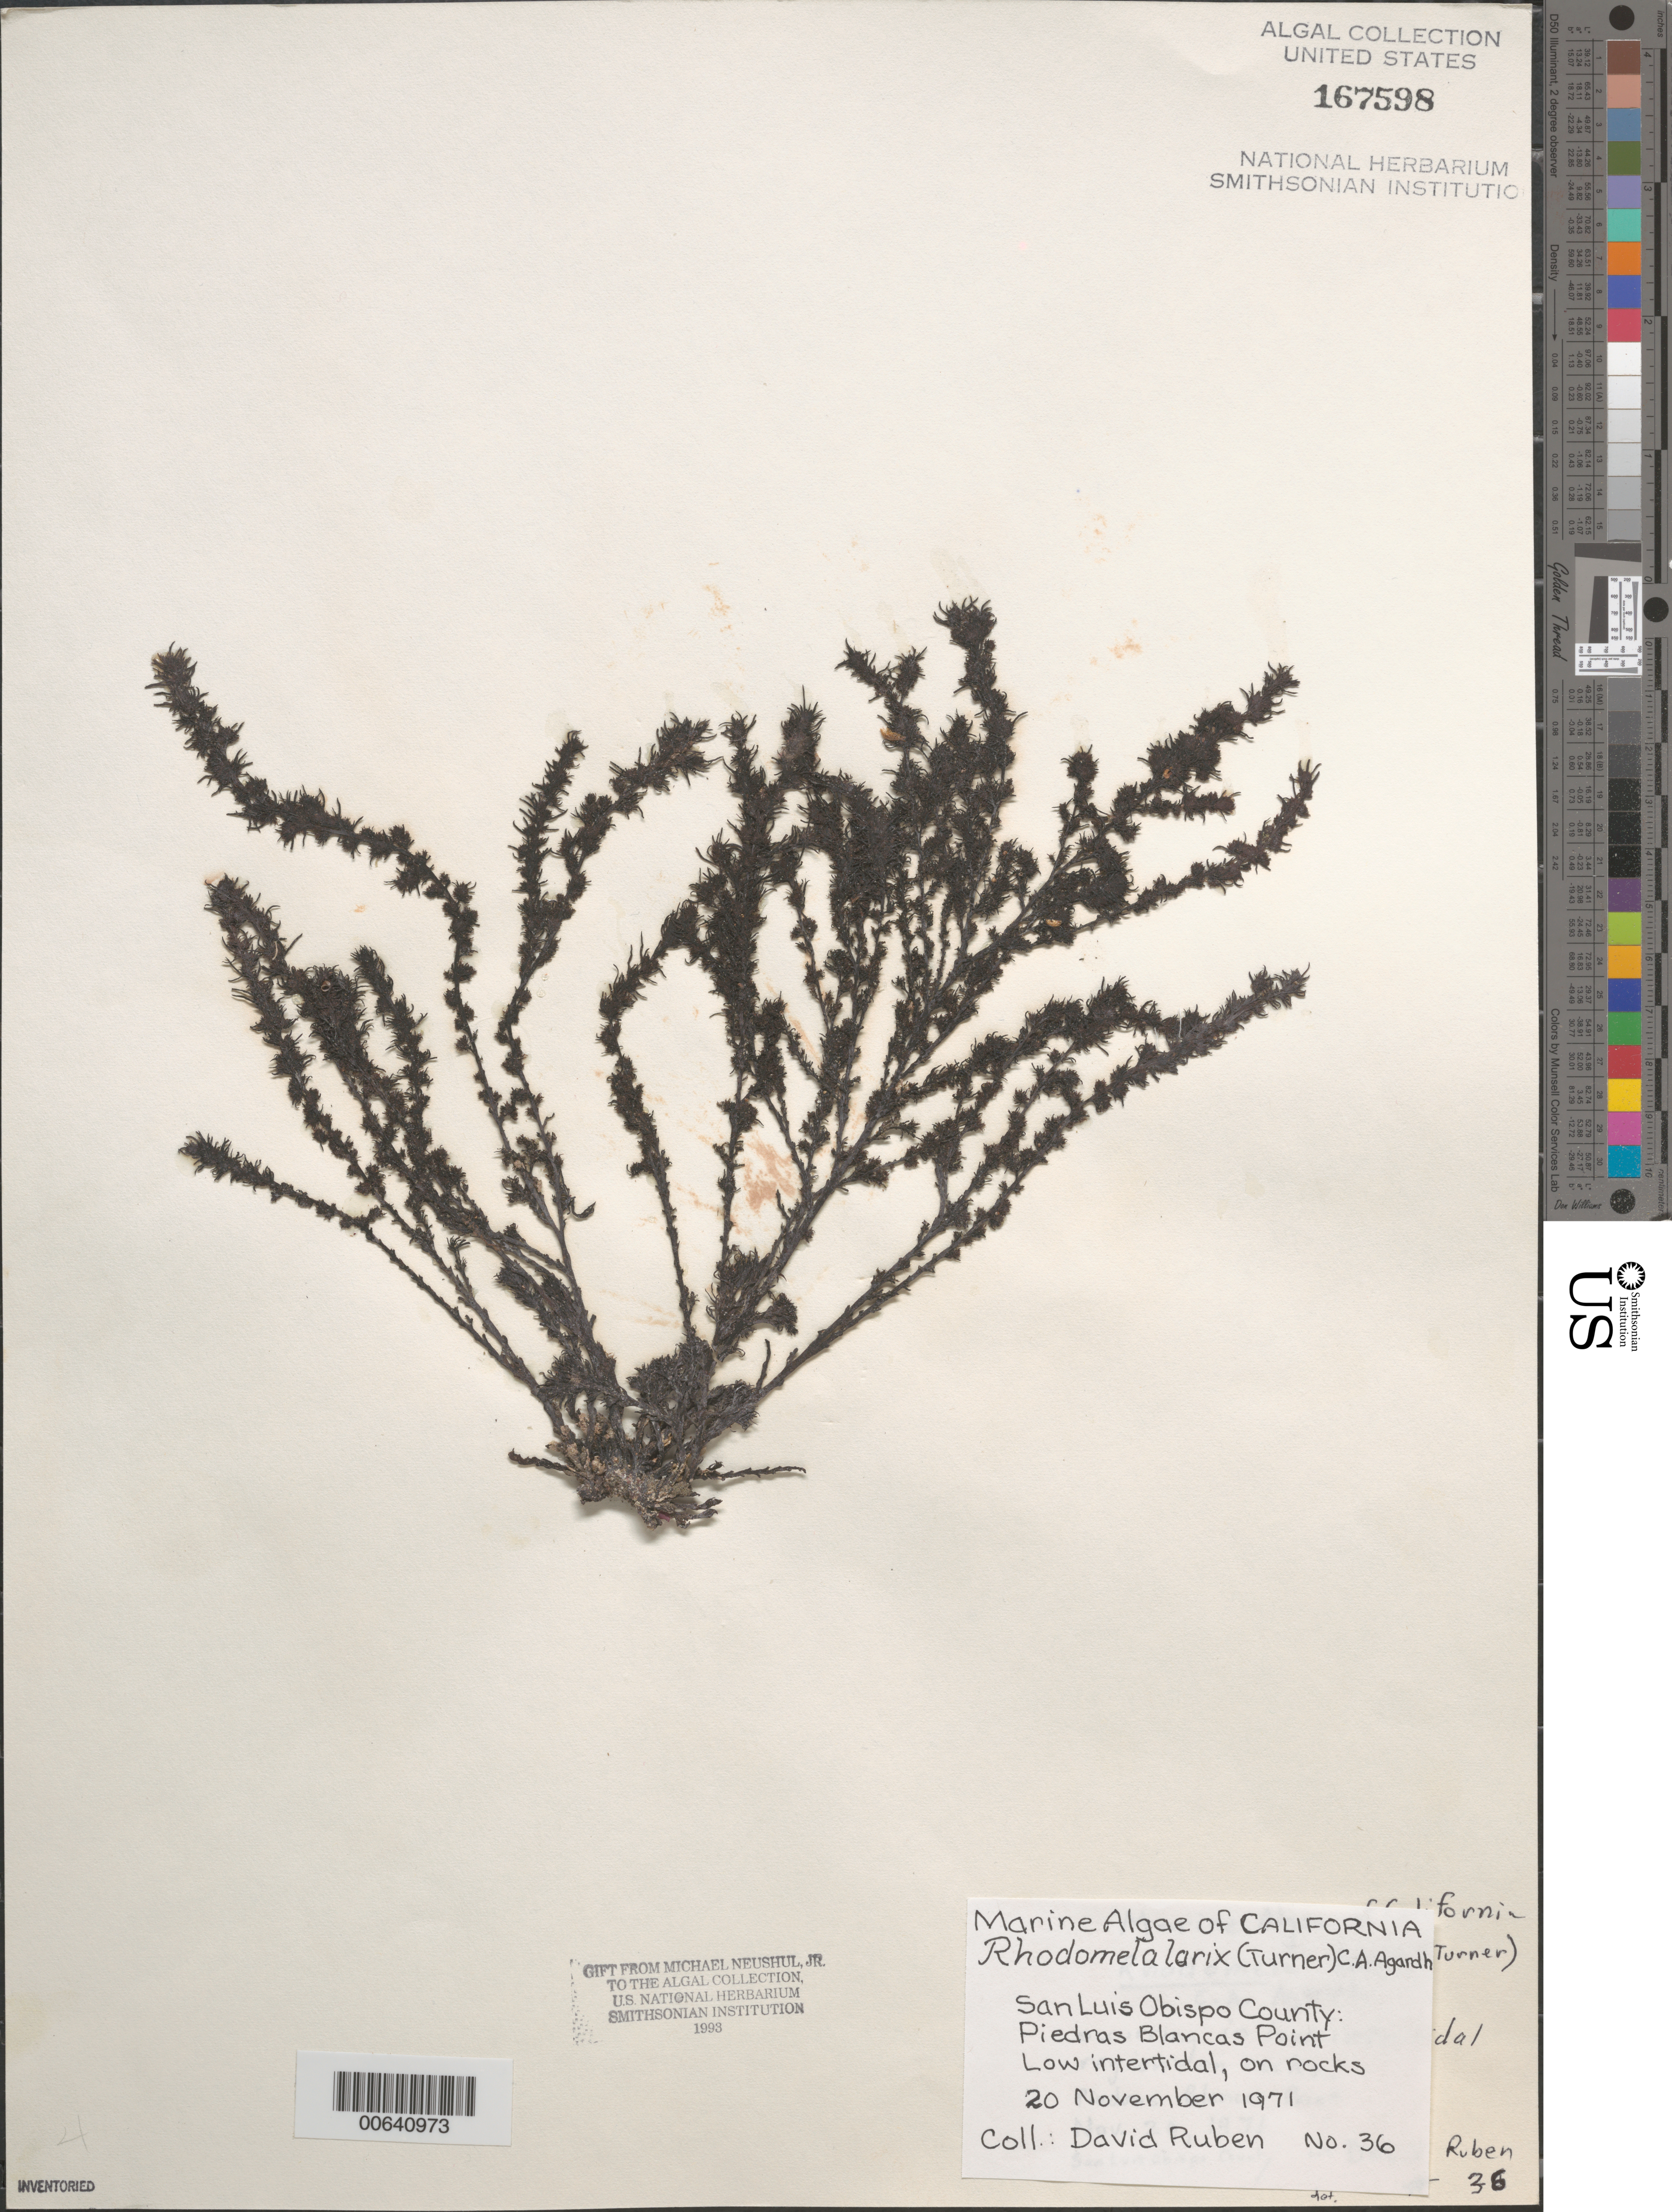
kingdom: Plantae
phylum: Rhodophyta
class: Florideophyceae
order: Ceramiales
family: Rhodomelaceae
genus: Neorhodomela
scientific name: Neorhodomela larix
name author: (Turner) Masuda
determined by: Algae name updating Project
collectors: D. Ruben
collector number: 36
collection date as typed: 20 Nov 1971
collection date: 1971-11-20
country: United States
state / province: California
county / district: San Luis Obispo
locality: Piedras Blancas Point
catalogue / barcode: US 167598